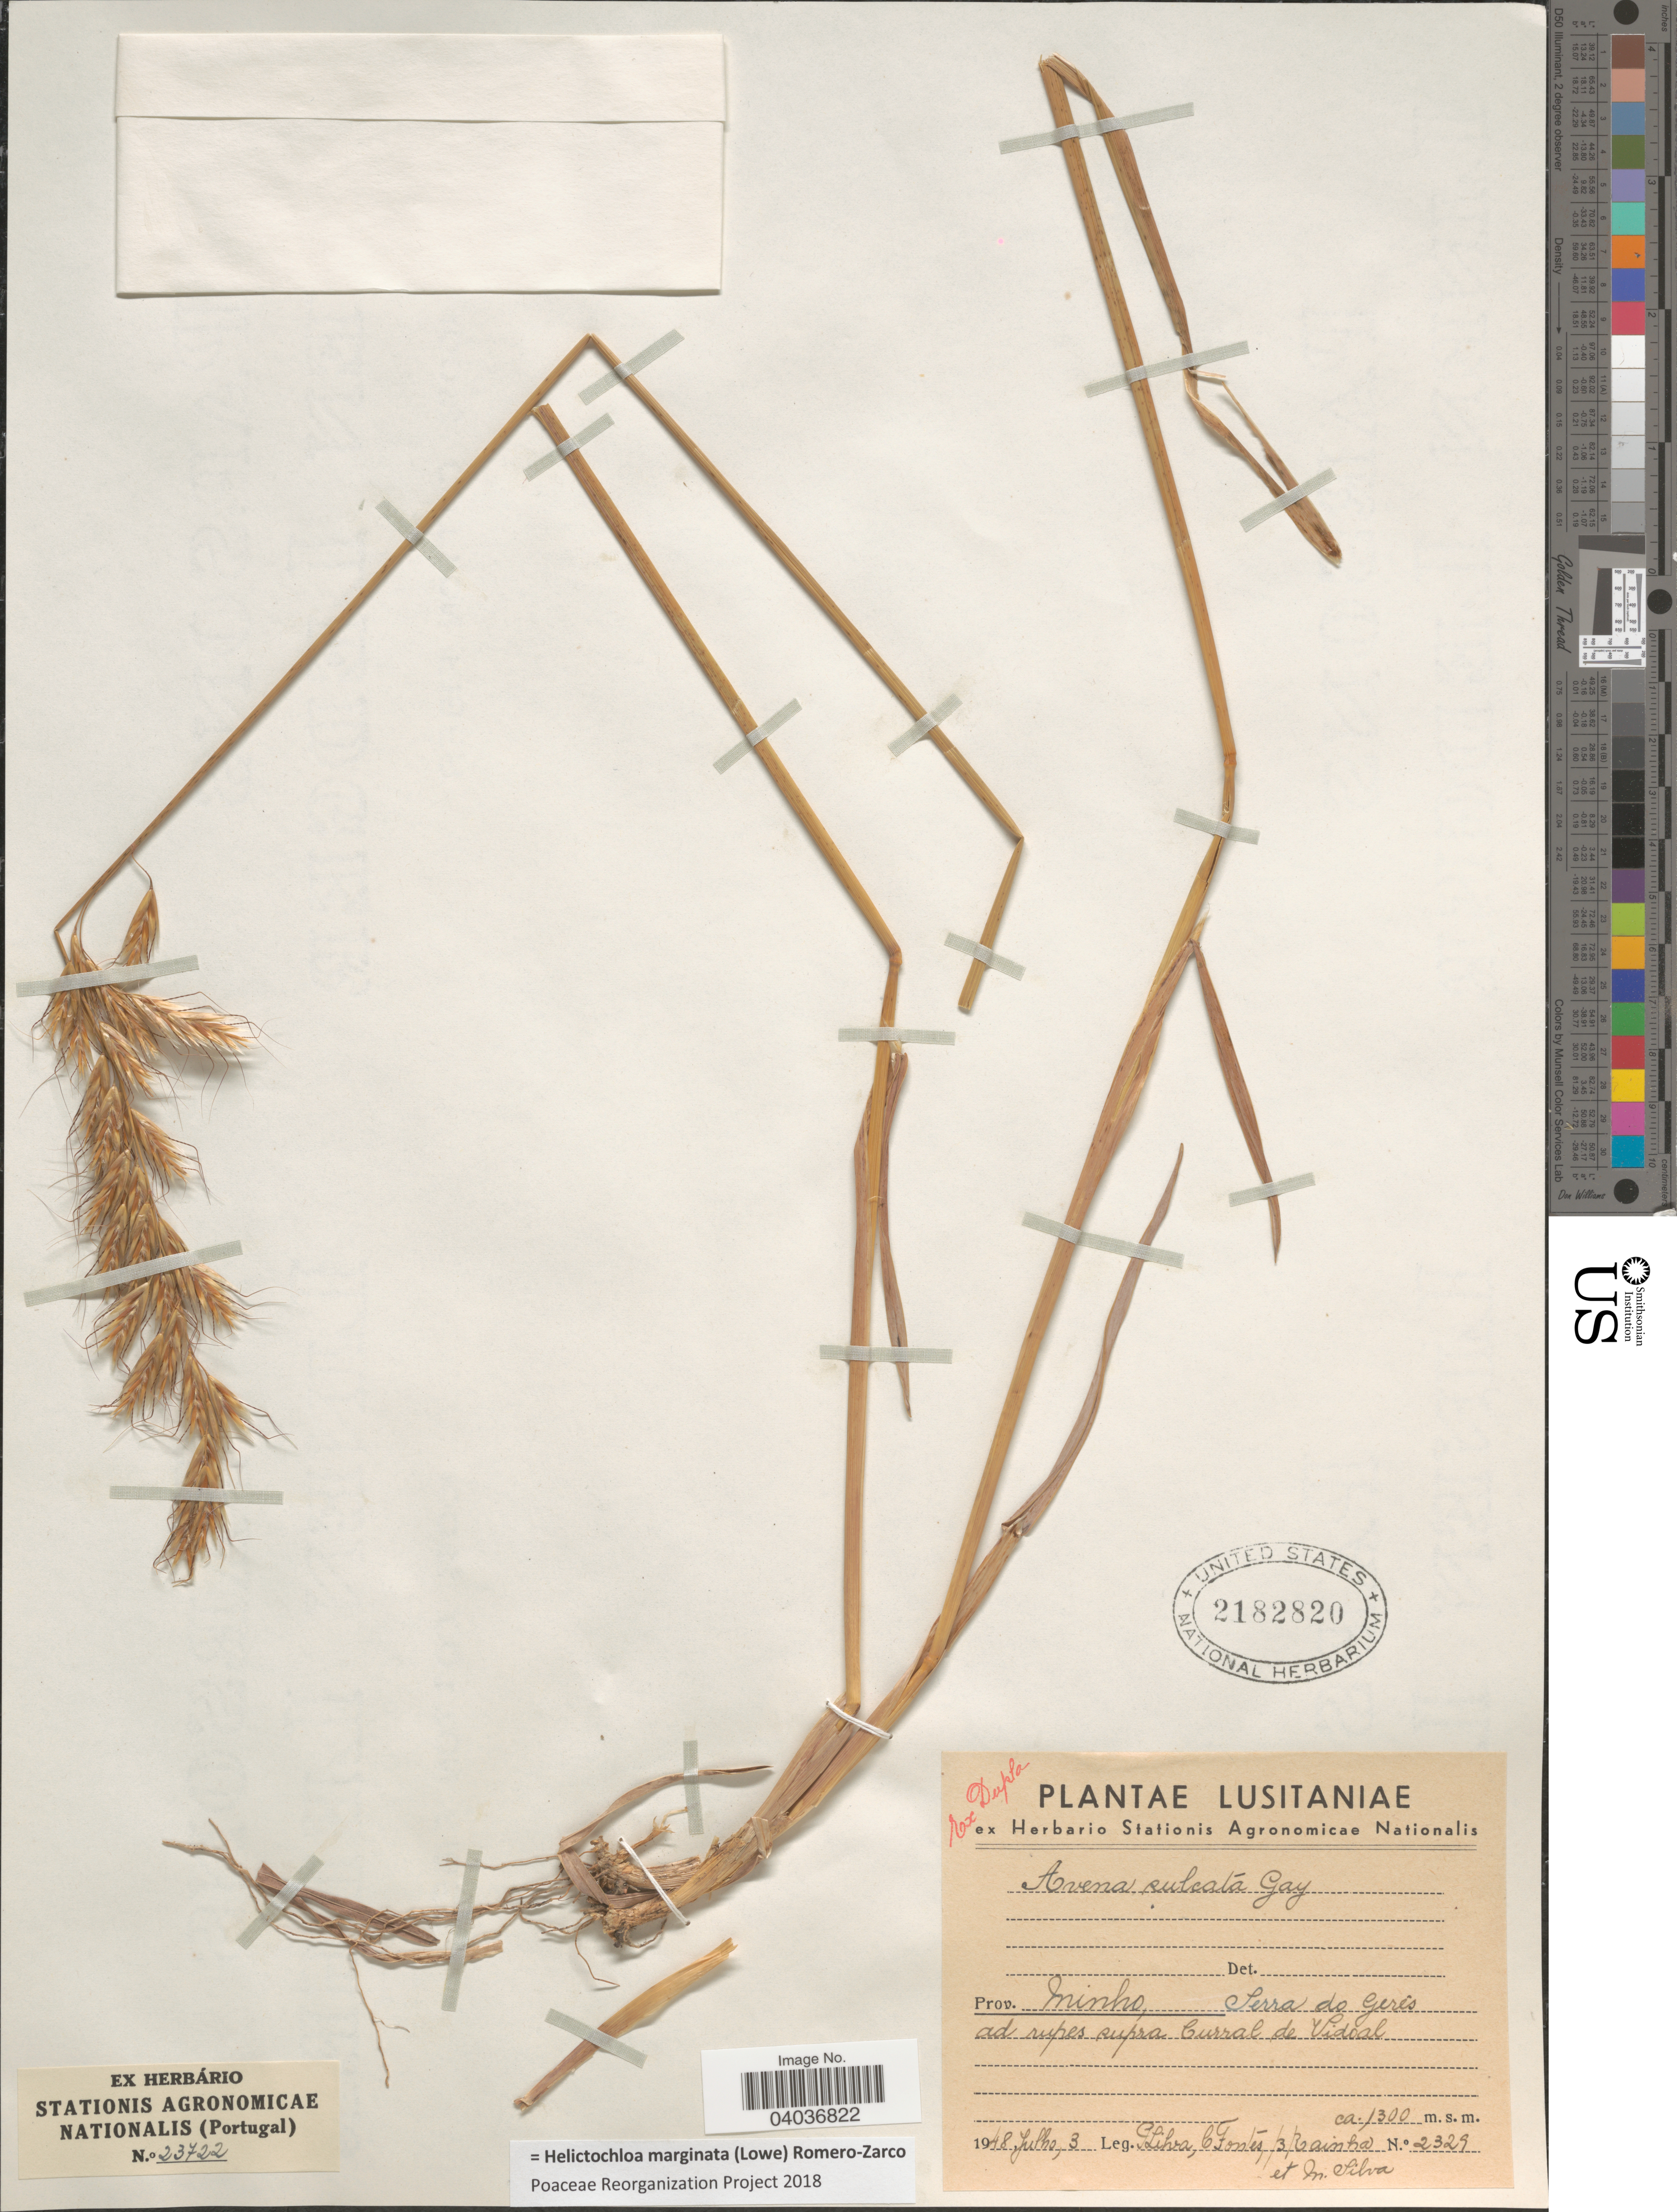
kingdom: Plantae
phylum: Tracheophyta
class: Liliopsida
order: Poales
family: Poaceae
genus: Helictochloa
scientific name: Helictochloa marginata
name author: (Lowe) Romero-Zarco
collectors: P. Silva, C. Fontes, B. Rainha & M. Silva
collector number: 2329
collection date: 1948-07-03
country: Portugal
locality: Lusitaniae. Prov. Minho, Serra do Gerés ad rupes supra Curral de Vidoal.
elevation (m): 1300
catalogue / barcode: US 2182820